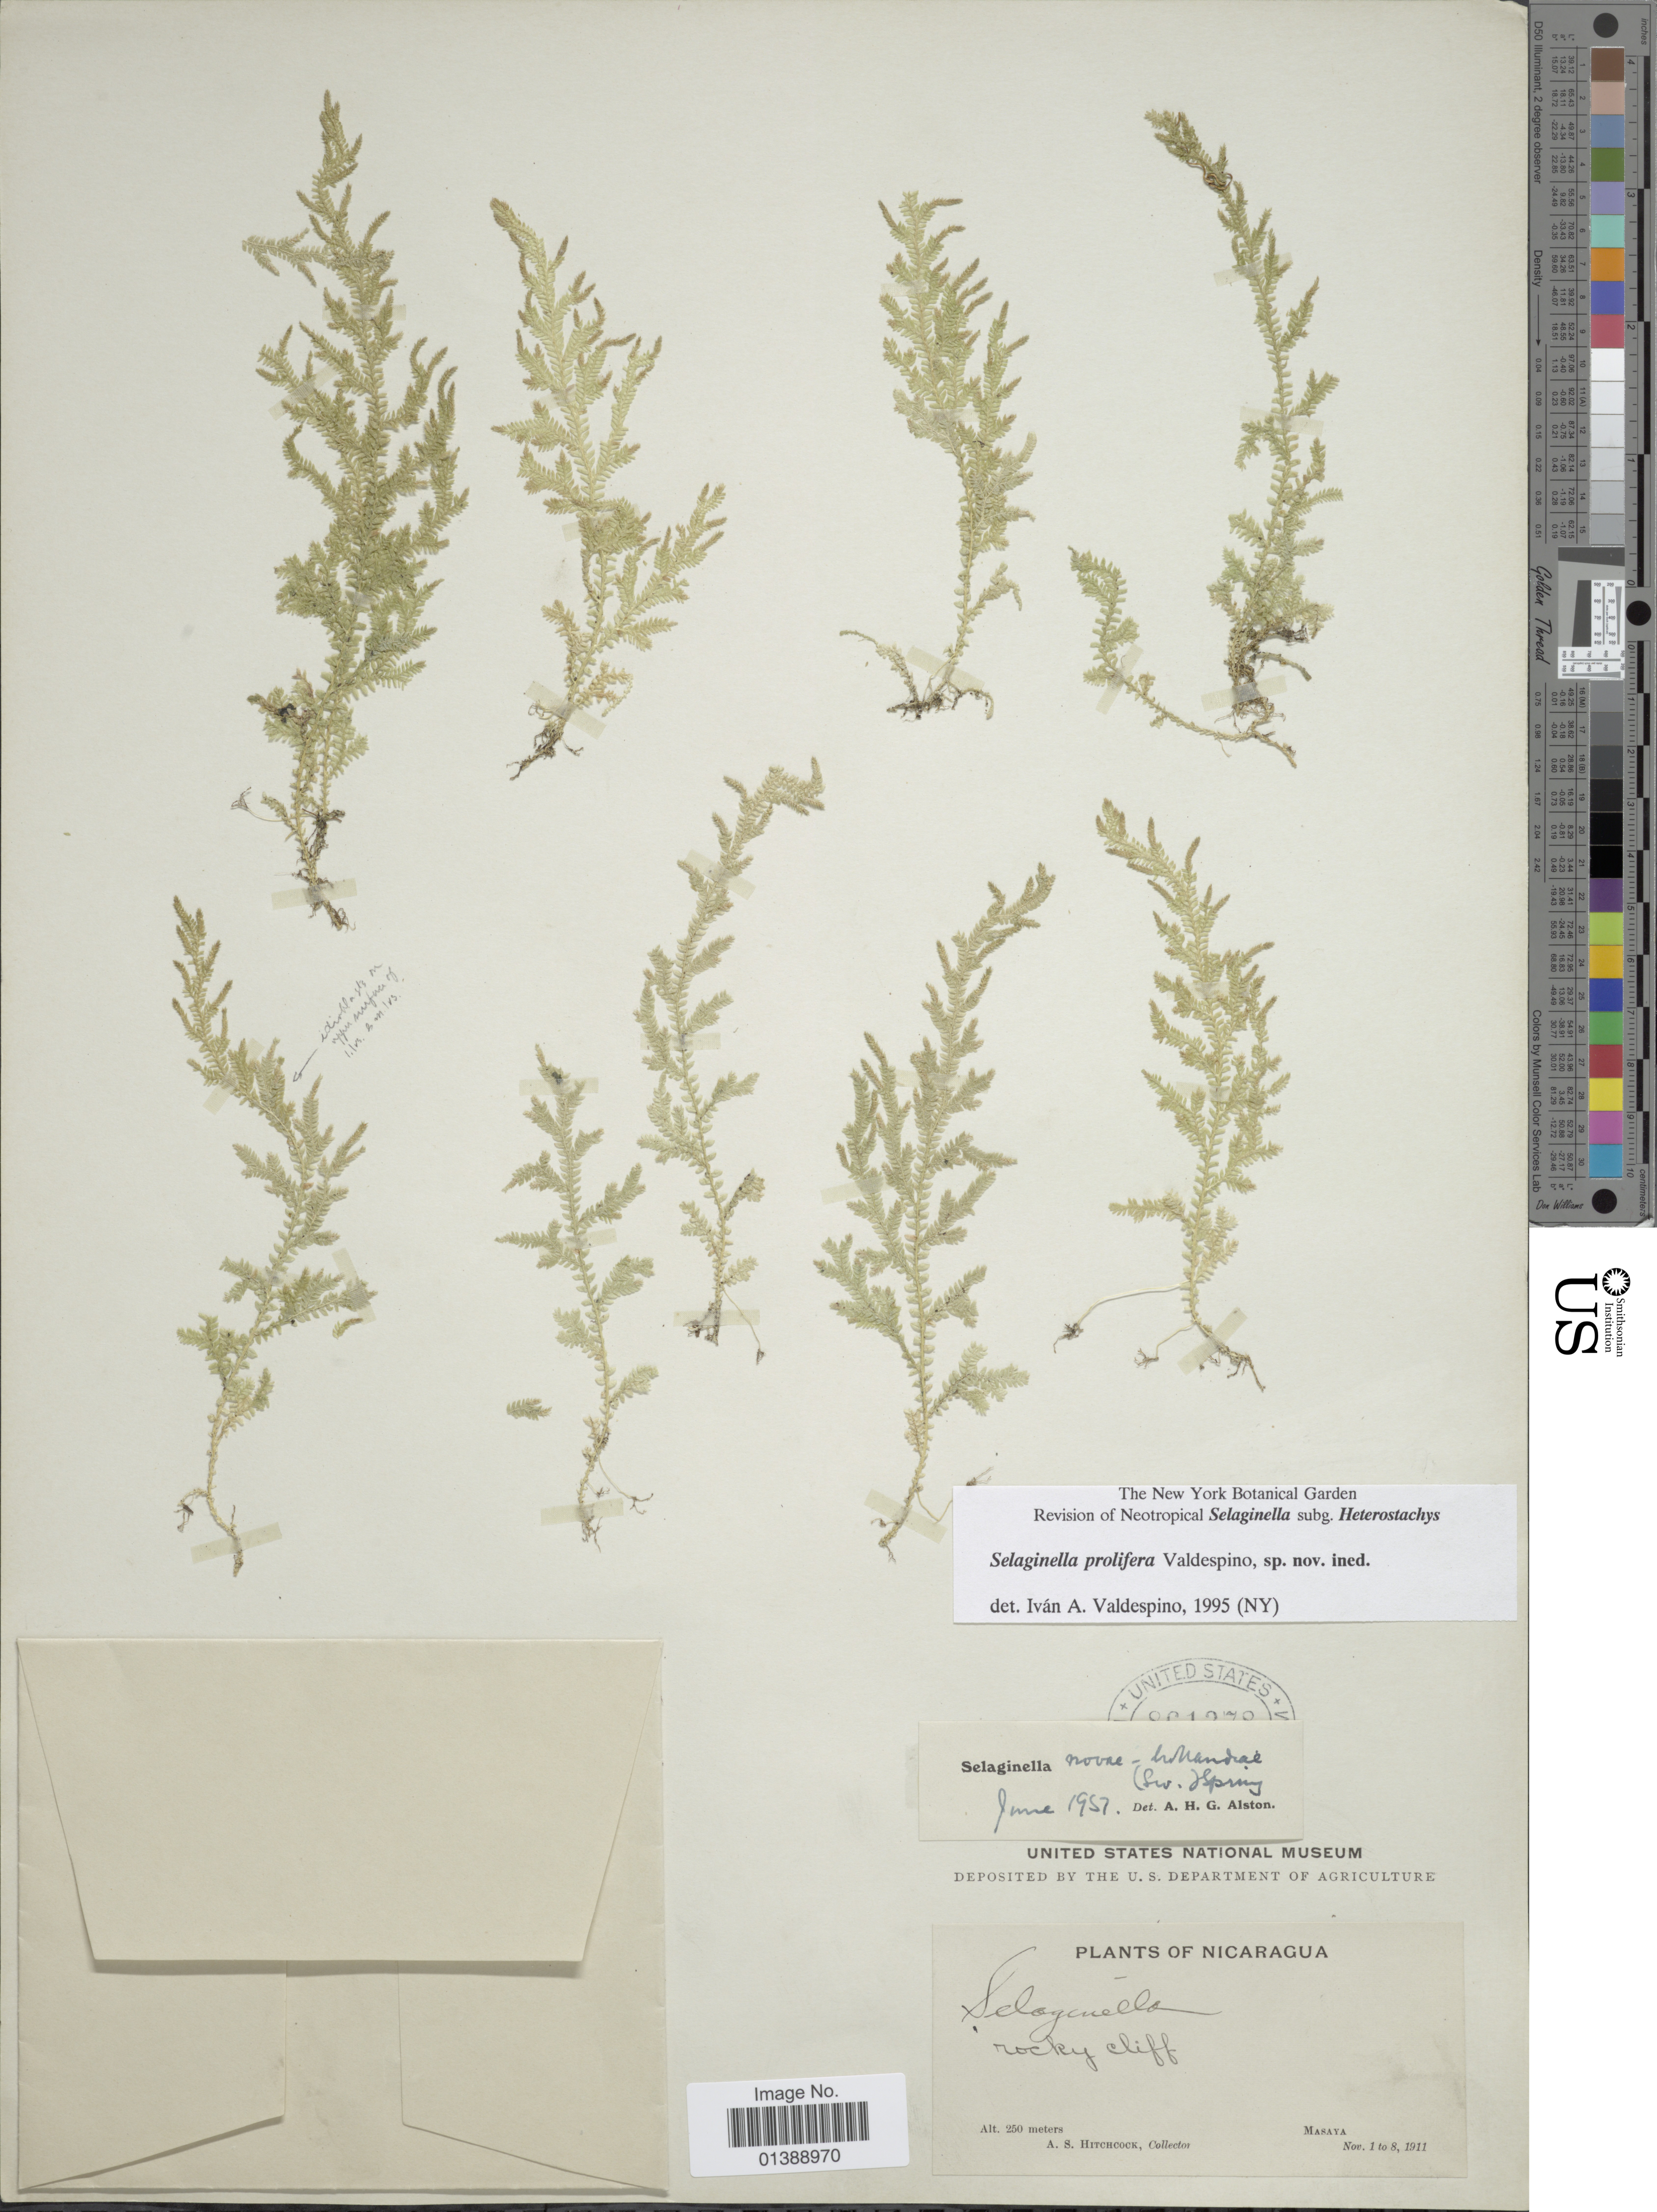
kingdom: Plantae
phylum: Tracheophyta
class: Lycopodiopsida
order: Selaginellales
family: Selaginellaceae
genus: Selaginella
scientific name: Selaginella prolifera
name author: Valdespino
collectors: A. S. Hitchcock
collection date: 1911-11-01/1911-11-08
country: Nicaragua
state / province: Masaya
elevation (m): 250